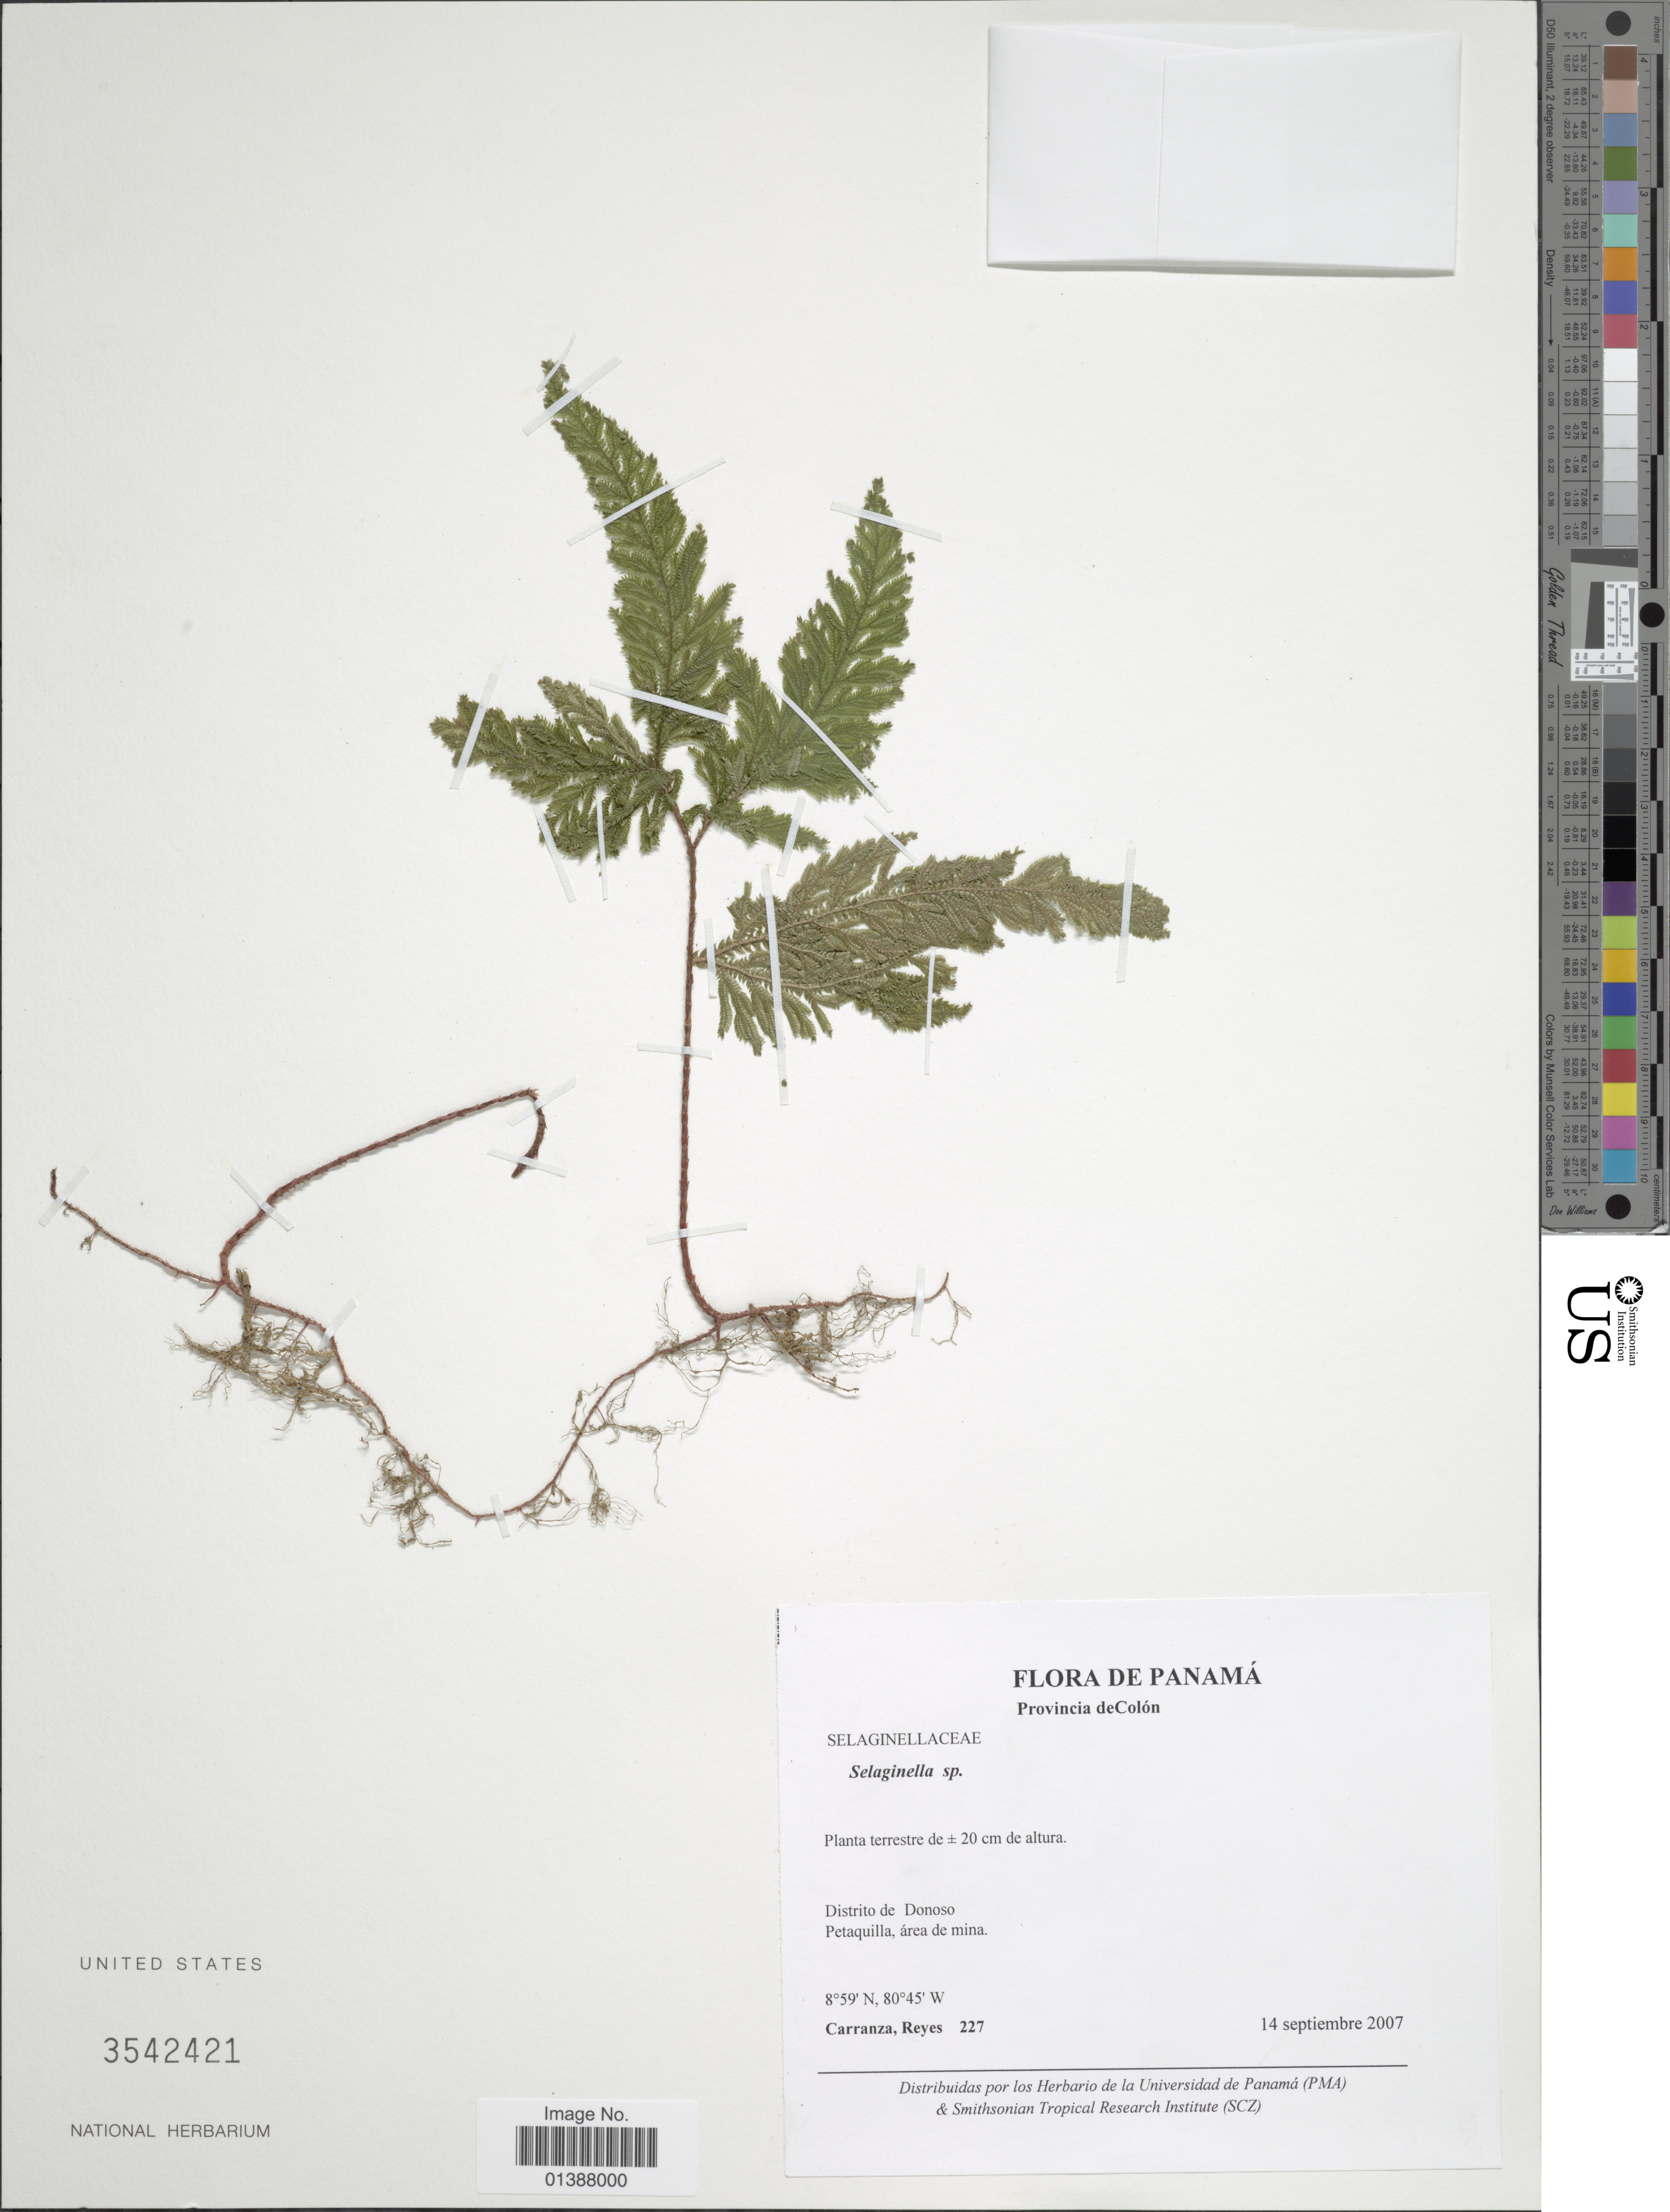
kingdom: Plantae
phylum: Tracheophyta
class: Lycopodiopsida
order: Selaginellales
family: Selaginellaceae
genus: Selaginella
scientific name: Selaginella haematodes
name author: (Kunze) Spring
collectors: C. Reyes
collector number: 227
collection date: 2007-09-14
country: Panama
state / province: Colón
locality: Provincia deColón, Distrito de Donoso Petaquilla, área de mina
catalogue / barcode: US 3542421